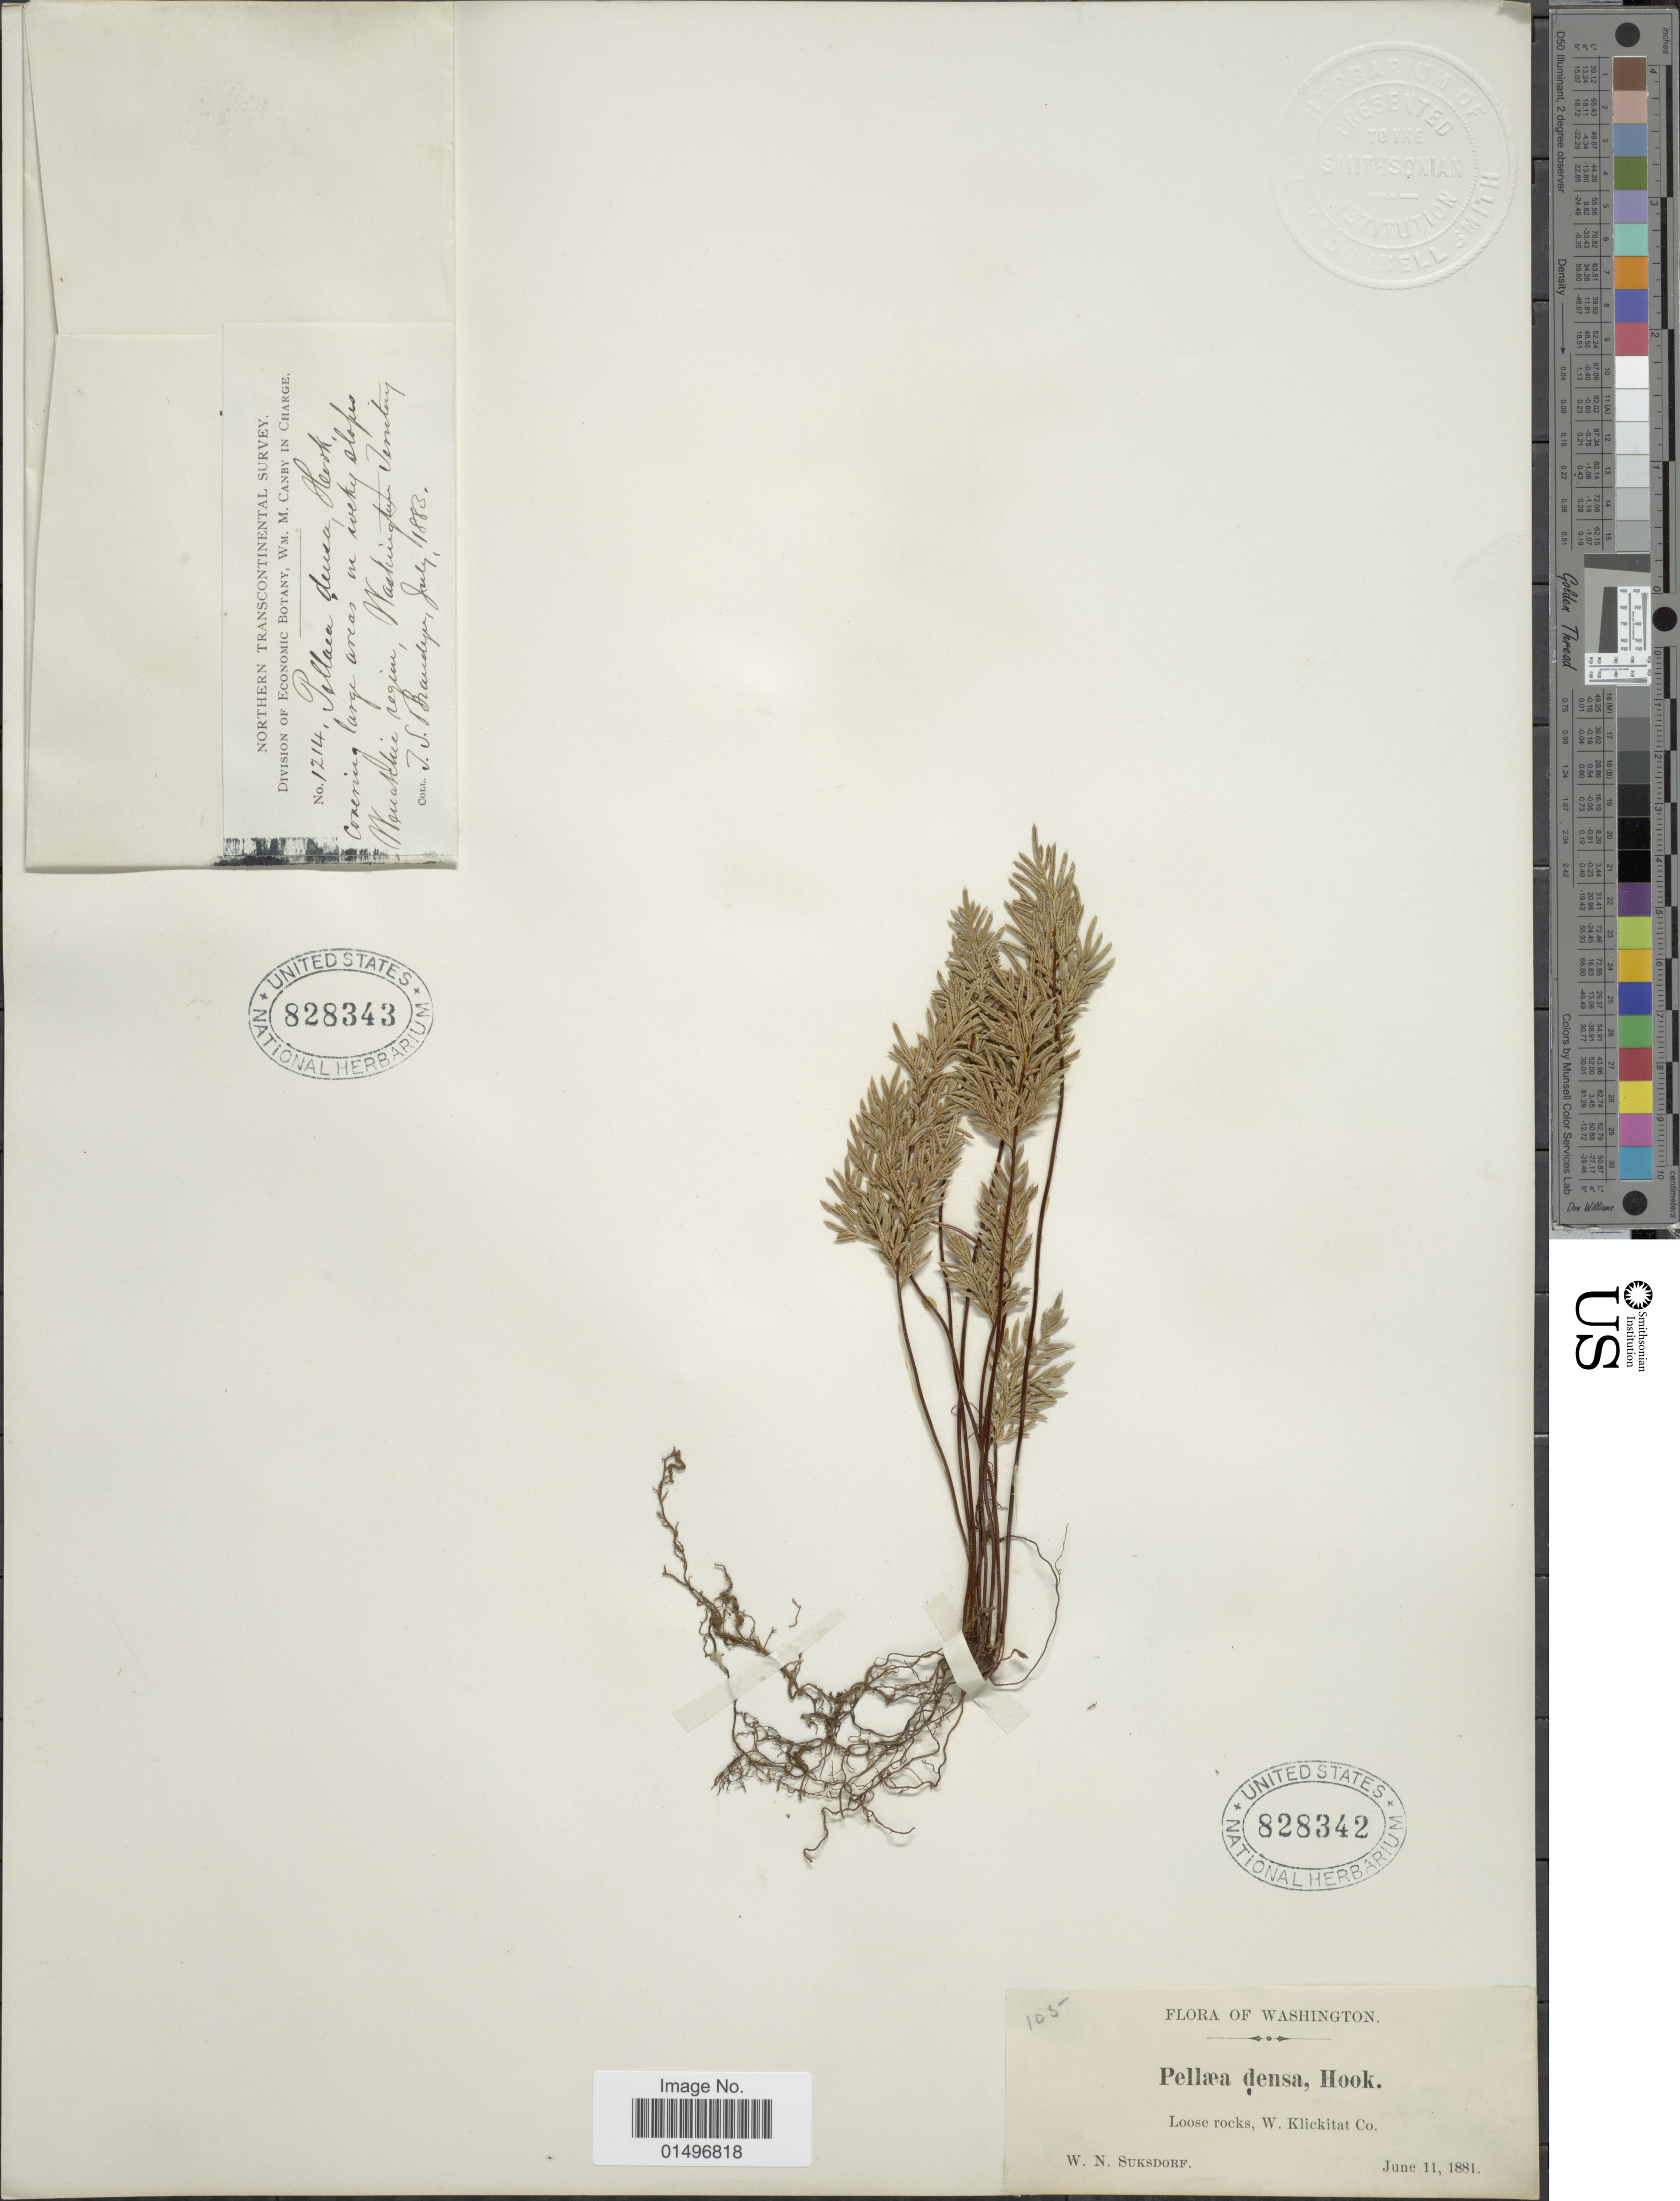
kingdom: Plantae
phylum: Tracheophyta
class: Polypodiopsida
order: Polypodiales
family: Pteridaceae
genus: Aspidotis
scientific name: Aspidotis densa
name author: (Brack.) Lellinger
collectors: J. S. Brandegee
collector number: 1214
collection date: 1883-07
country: United States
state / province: Washington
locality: Washington, Menatekie region, Washington Territory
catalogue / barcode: US 828343-2